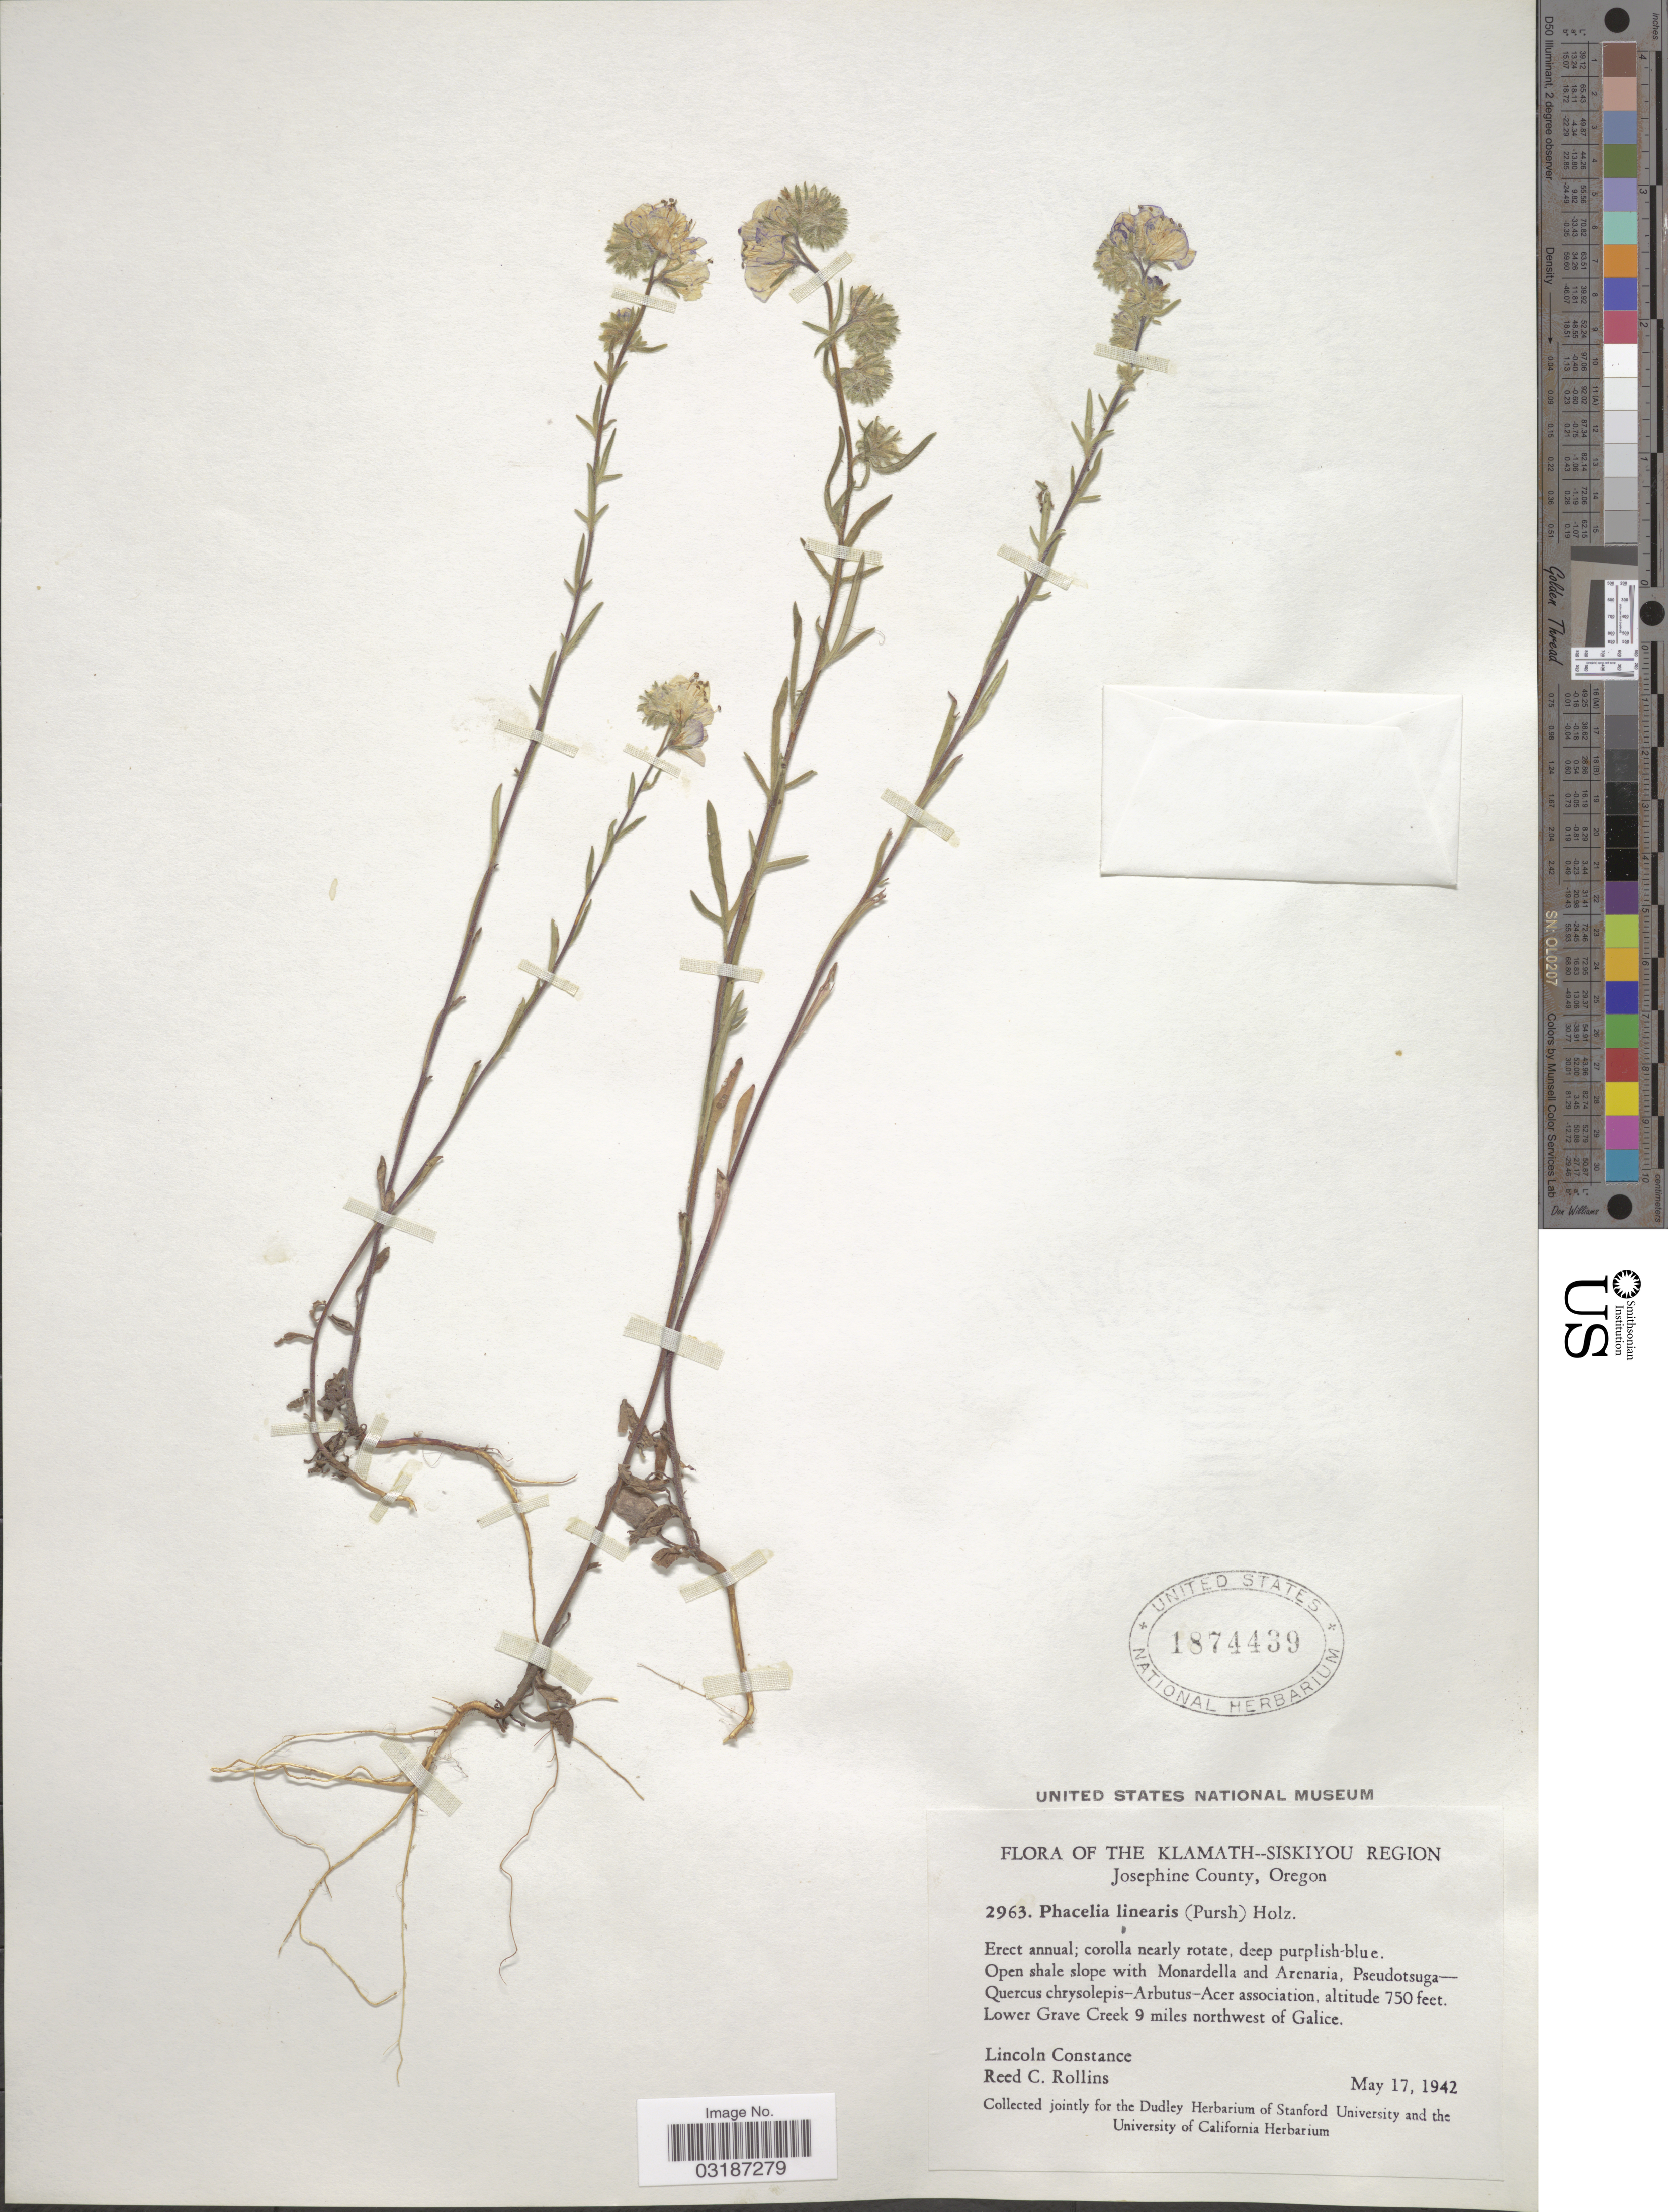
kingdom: Plantae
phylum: Tracheophyta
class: Magnoliopsida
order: Boraginales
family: Hydrophyllaceae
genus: Phacelia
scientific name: Phacelia linearis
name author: (Pursh) Holz.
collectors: L. Constance & R. C. Rollins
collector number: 2963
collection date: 1942-05-17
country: United States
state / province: Oregon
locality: Klamath--Siskiyou Region. Josephine County. Lower Grave Creek 9 miles northwest of Galice.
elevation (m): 229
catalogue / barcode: US 1874439